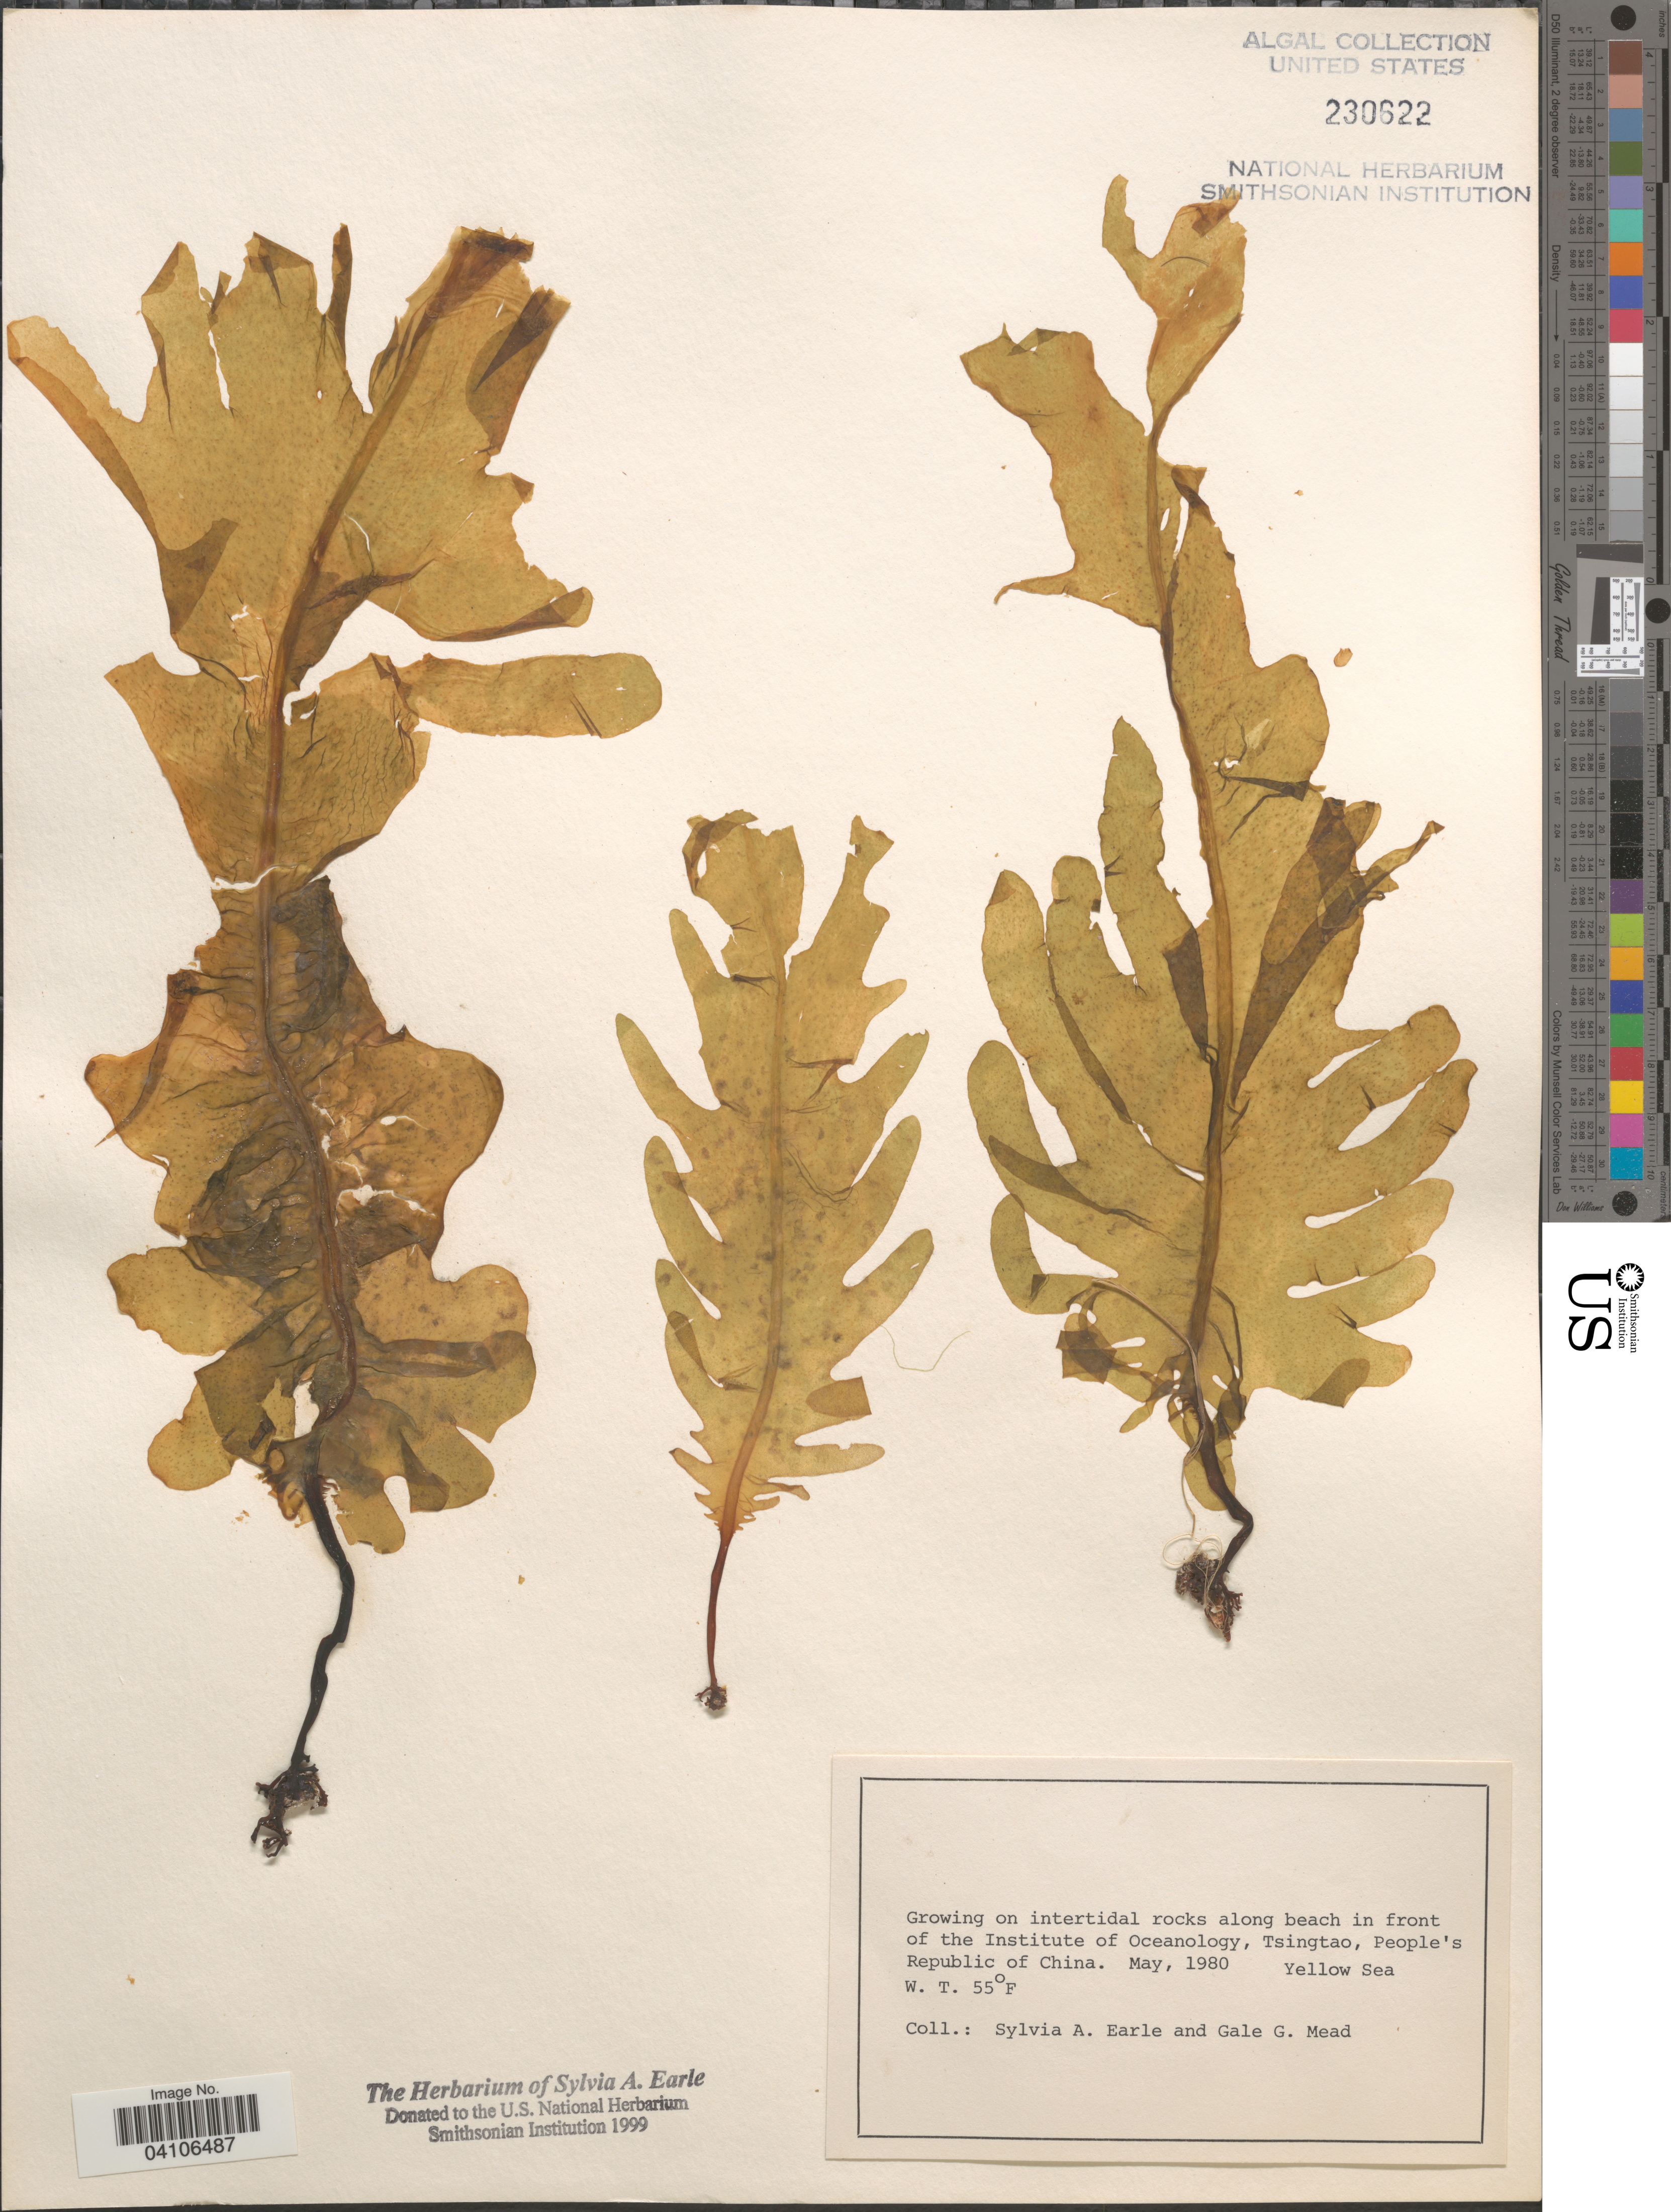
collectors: S. A. Earle & G. Mead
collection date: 1980-05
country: China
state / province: Shandong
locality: Growing on intertidal rocks in front of the Institute of Oceanology, Tsingtao, People's Republic of China. Yellow Sea. W. T. 55°F.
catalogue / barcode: US 230622